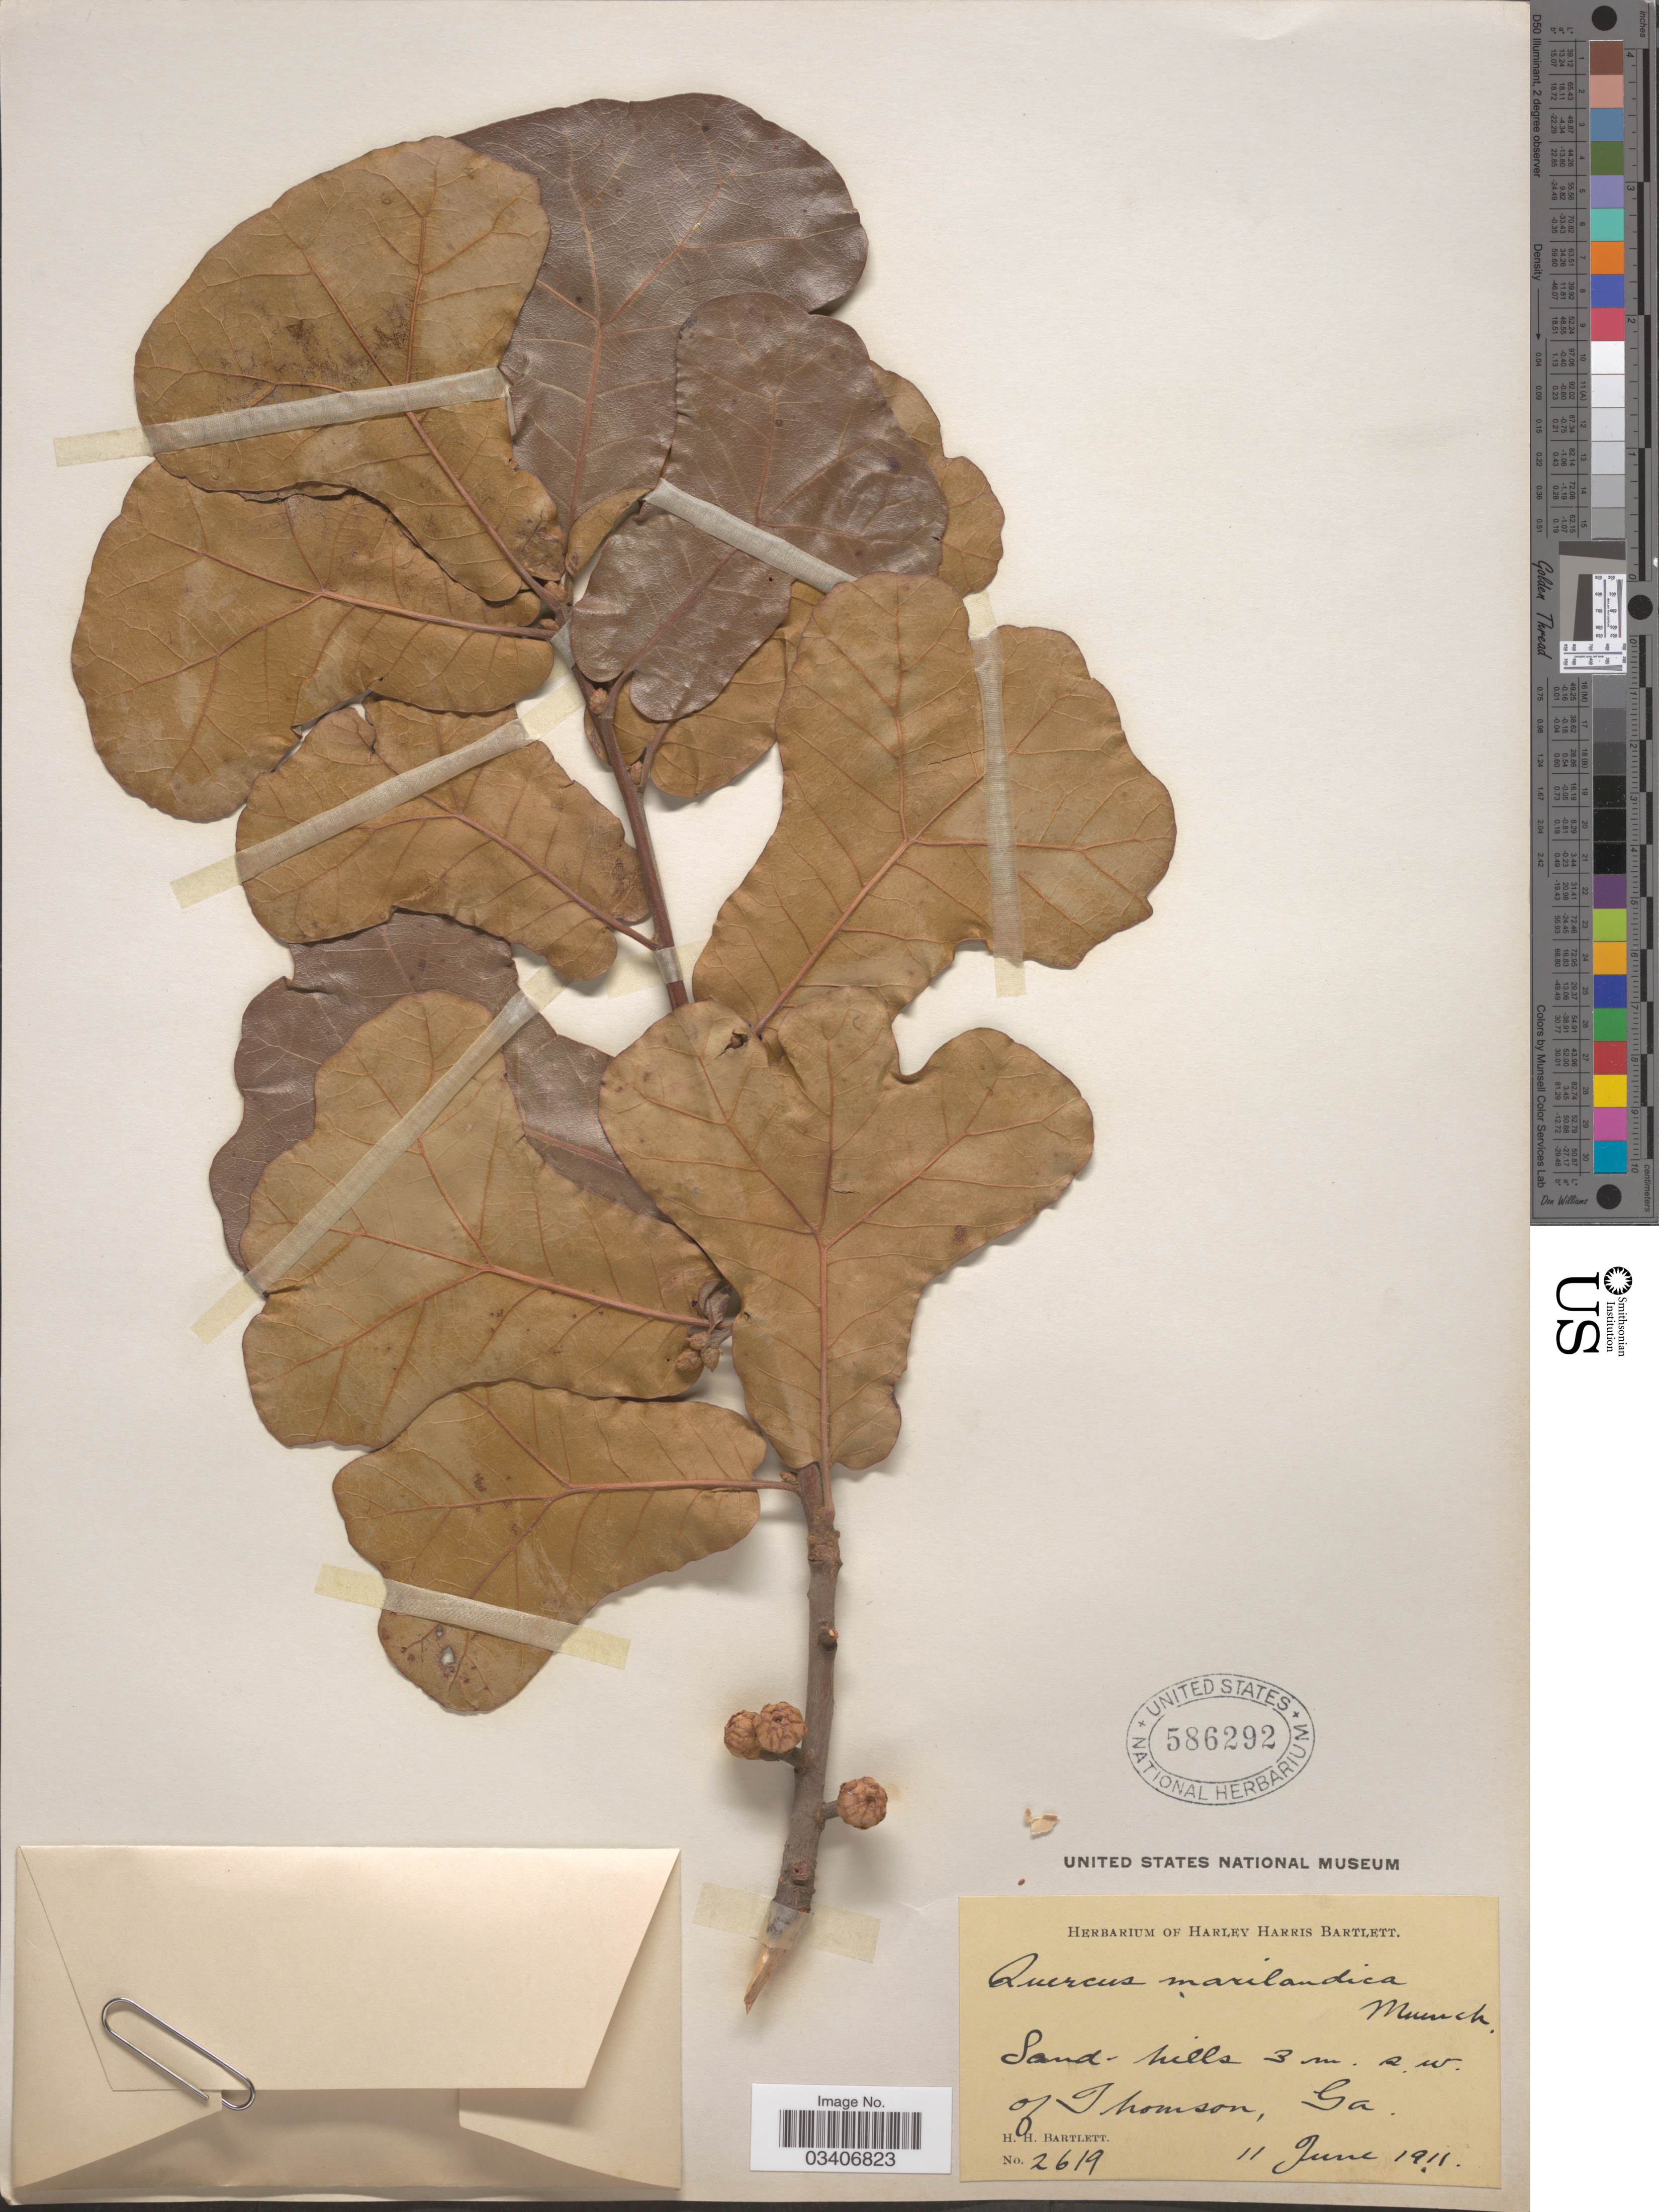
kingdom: Plantae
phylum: Tracheophyta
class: Magnoliopsida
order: Fagales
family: Fagaceae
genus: Quercus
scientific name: Quercus marilandica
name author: (L.) Münchh.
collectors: H. H. Bartlett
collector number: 2619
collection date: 1911-06-11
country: United States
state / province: Georgia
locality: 3 m. s.w. of Thomson.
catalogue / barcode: US 586292